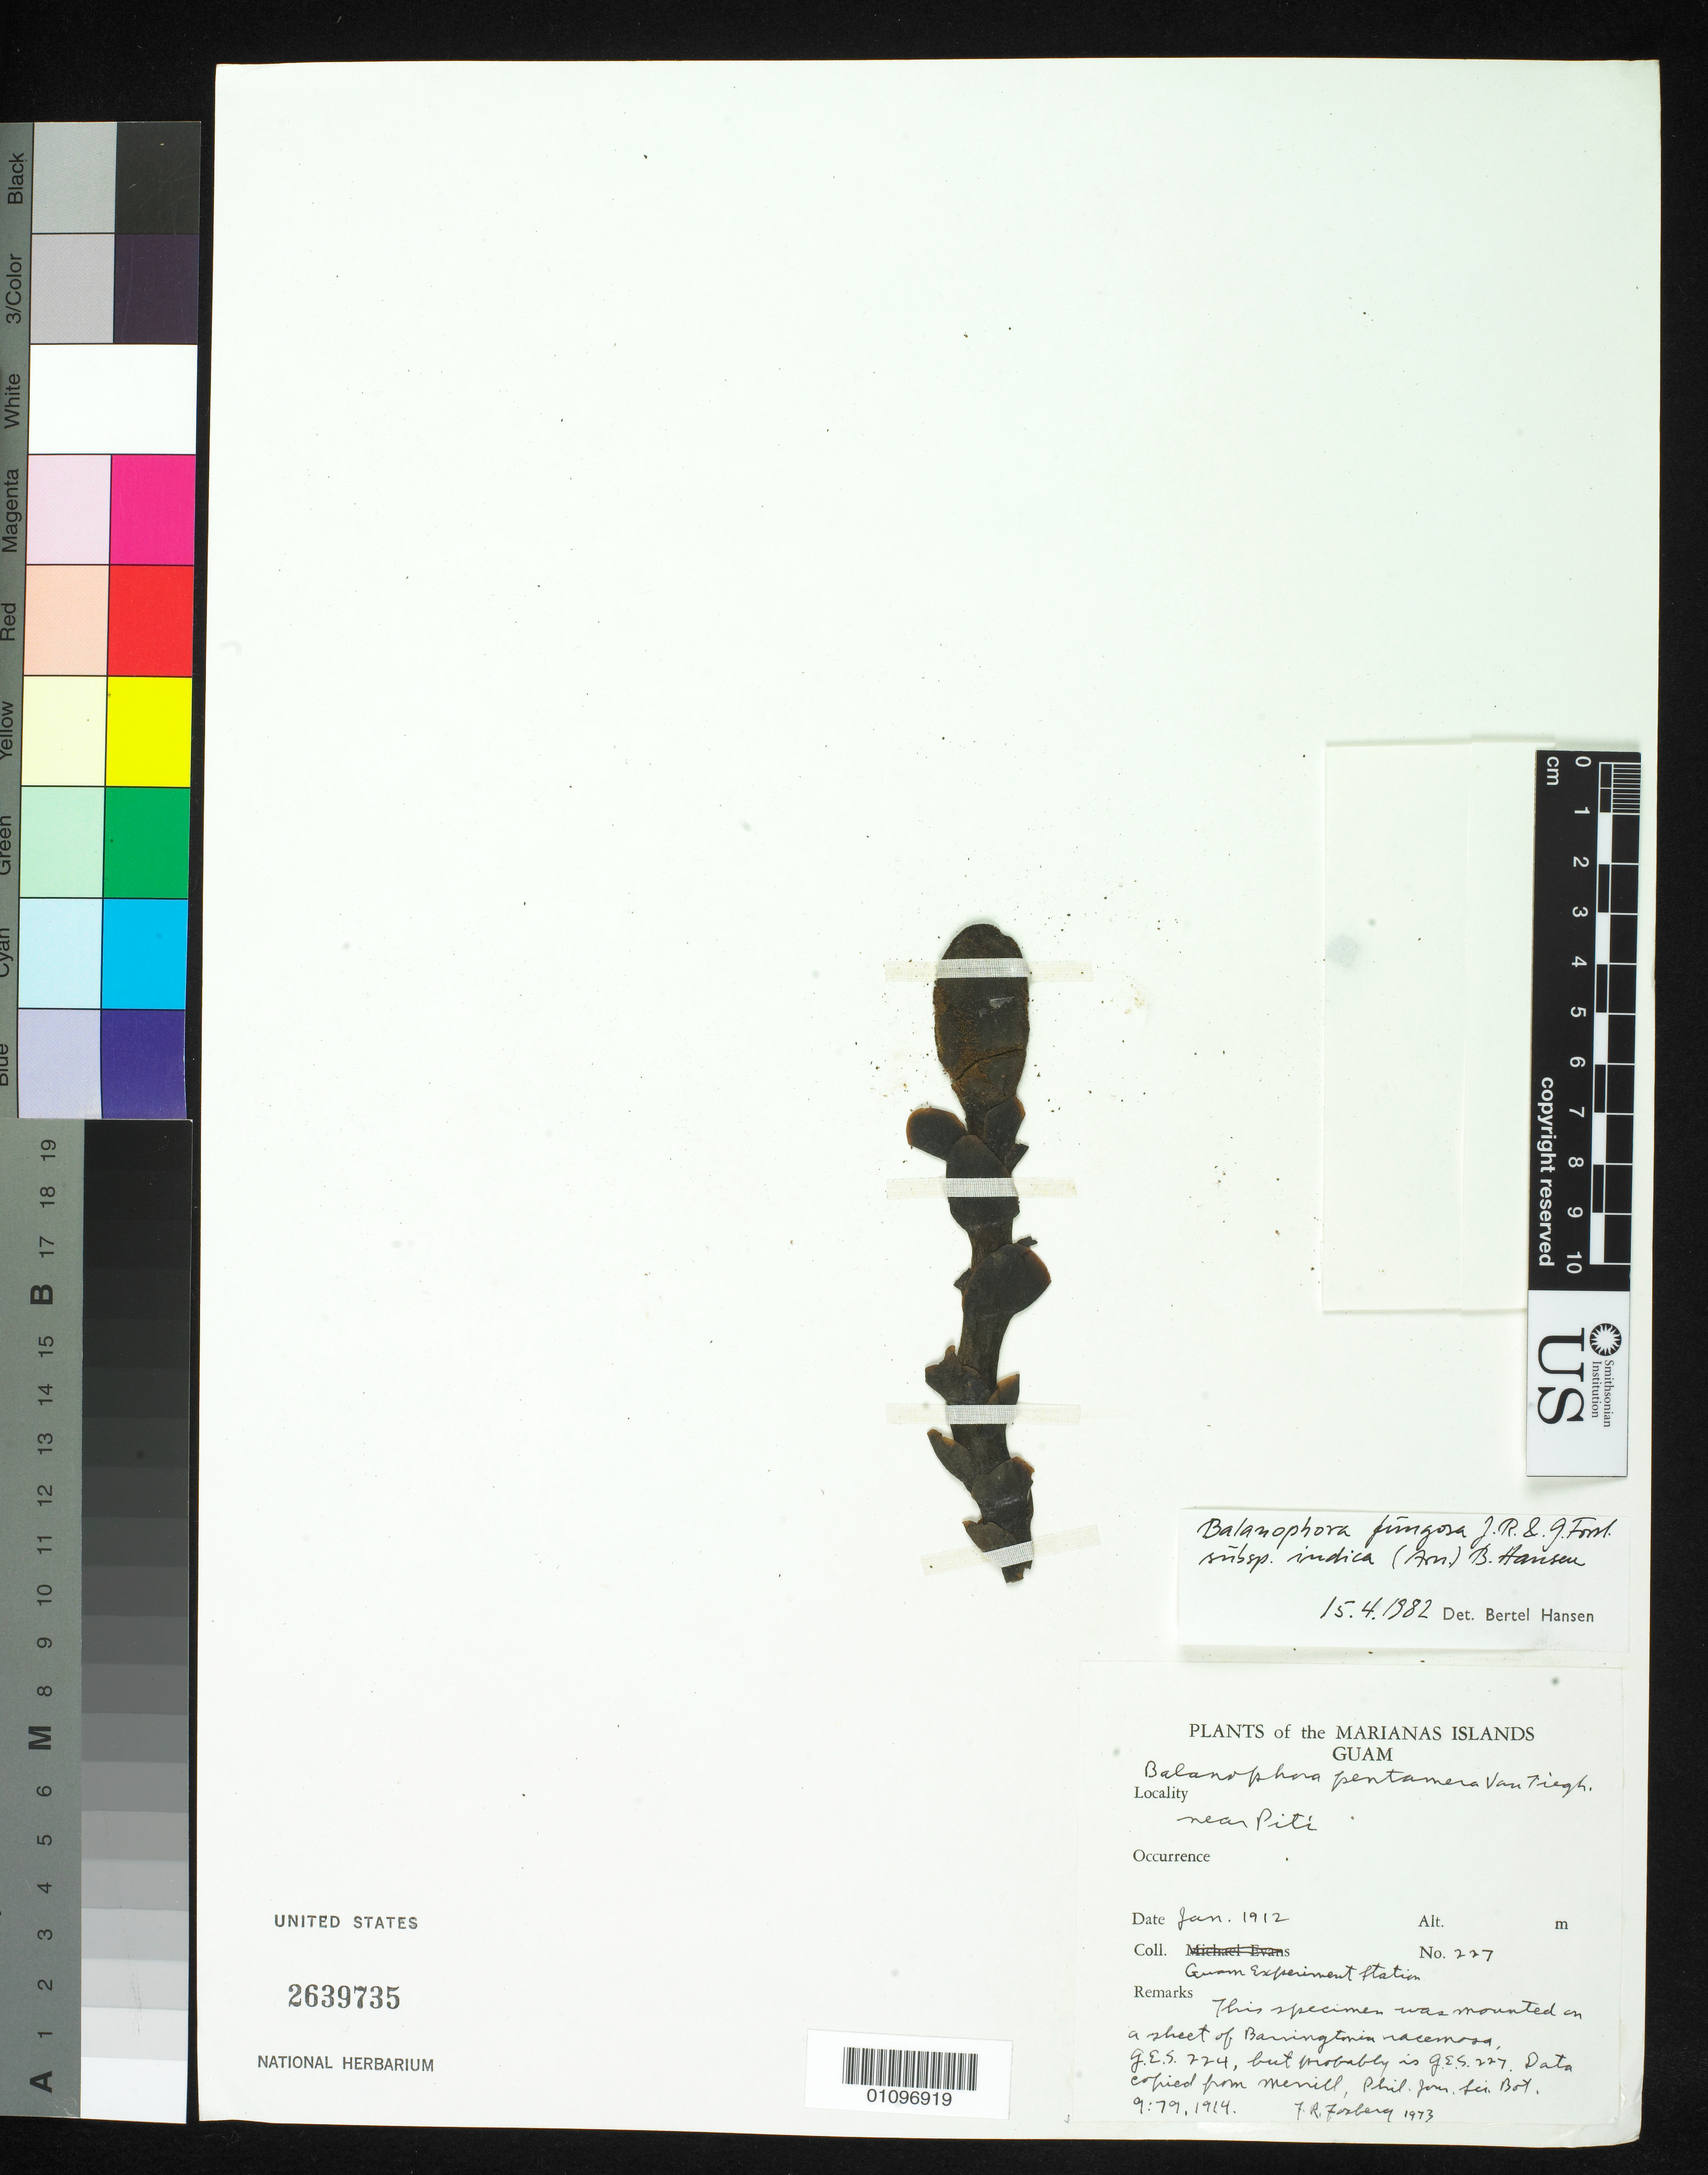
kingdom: Plantae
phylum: Tracheophyta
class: Magnoliopsida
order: Santalales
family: Balanophoraceae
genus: Balanophora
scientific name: Balanophora fungosa subsp. indica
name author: (Arn.) B. Hansen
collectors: M. Evans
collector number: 227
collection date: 1912-01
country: Guam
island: Guam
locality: Guam experiment station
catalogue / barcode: US 2676296